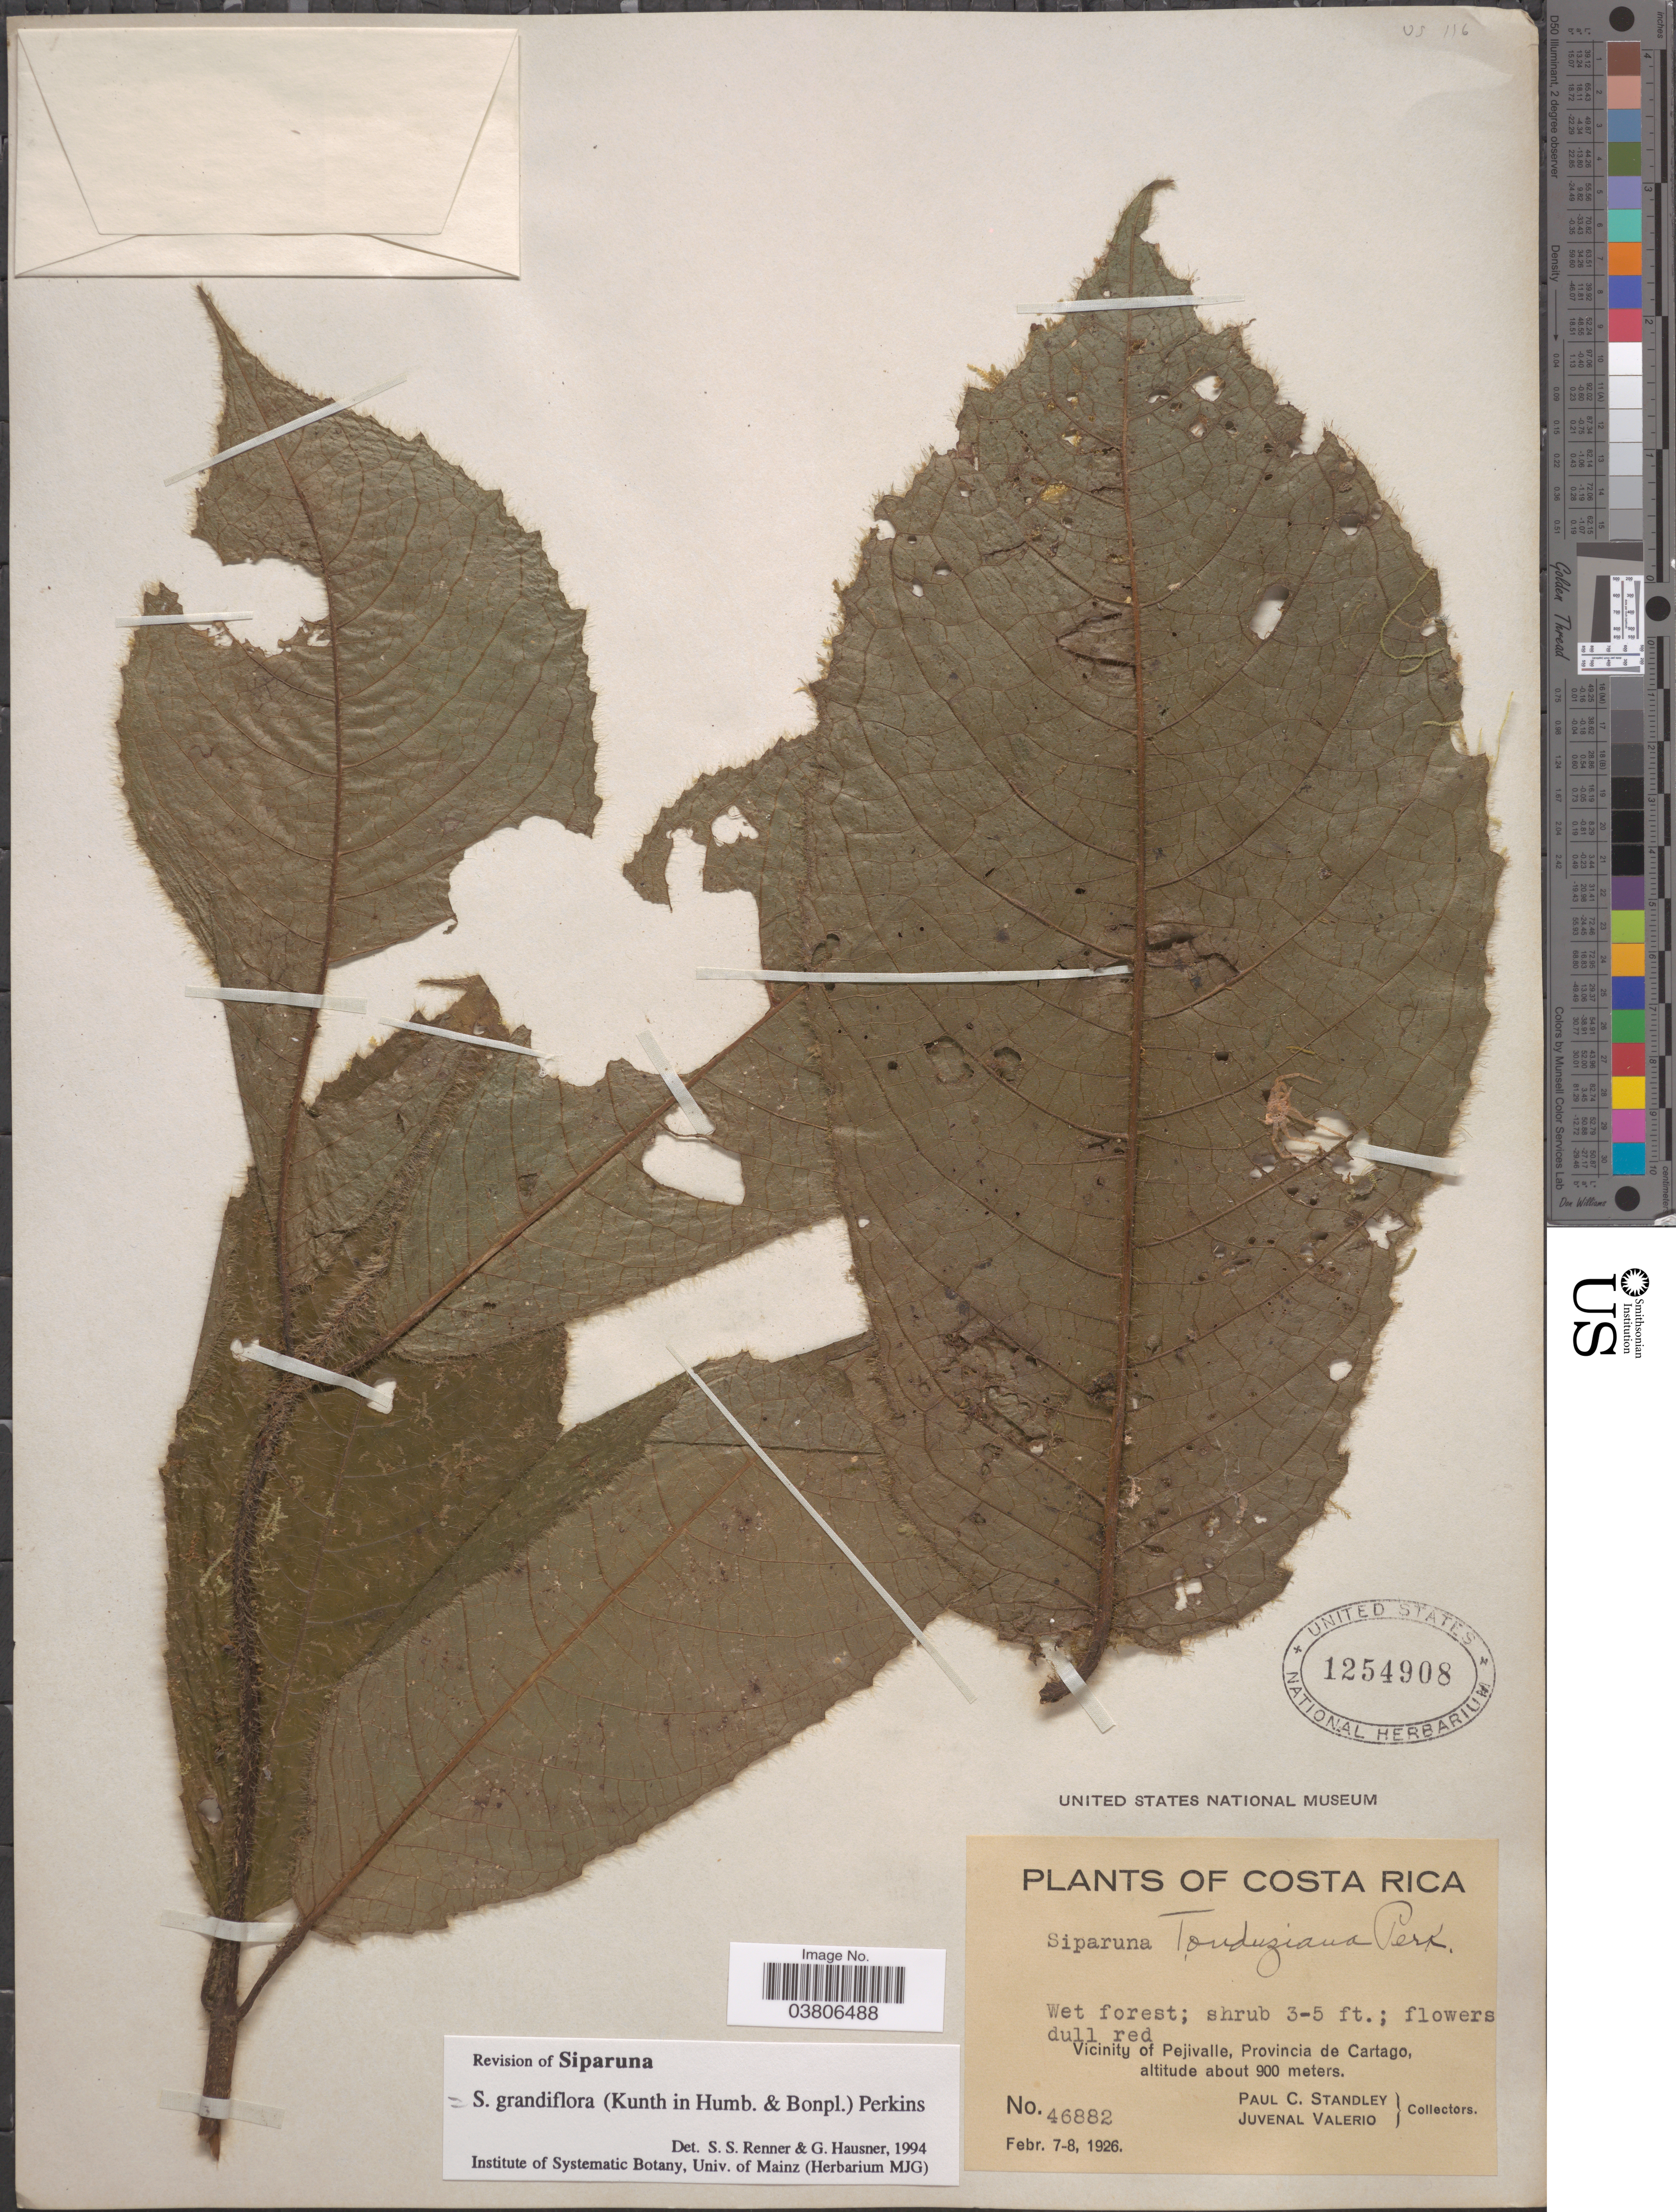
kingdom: Plantae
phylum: Tracheophyta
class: Magnoliopsida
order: Laurales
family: Siparunaceae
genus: Siparuna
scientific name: Siparuna grandiflora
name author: (Kunth) A. DC.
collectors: P. C. Standley & J. Valerio R.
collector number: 46882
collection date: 1926-02-07/1926-02-08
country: Costa Rica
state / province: Cartago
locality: Vicinity of Pejivalle.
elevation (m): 900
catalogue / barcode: US 1254908